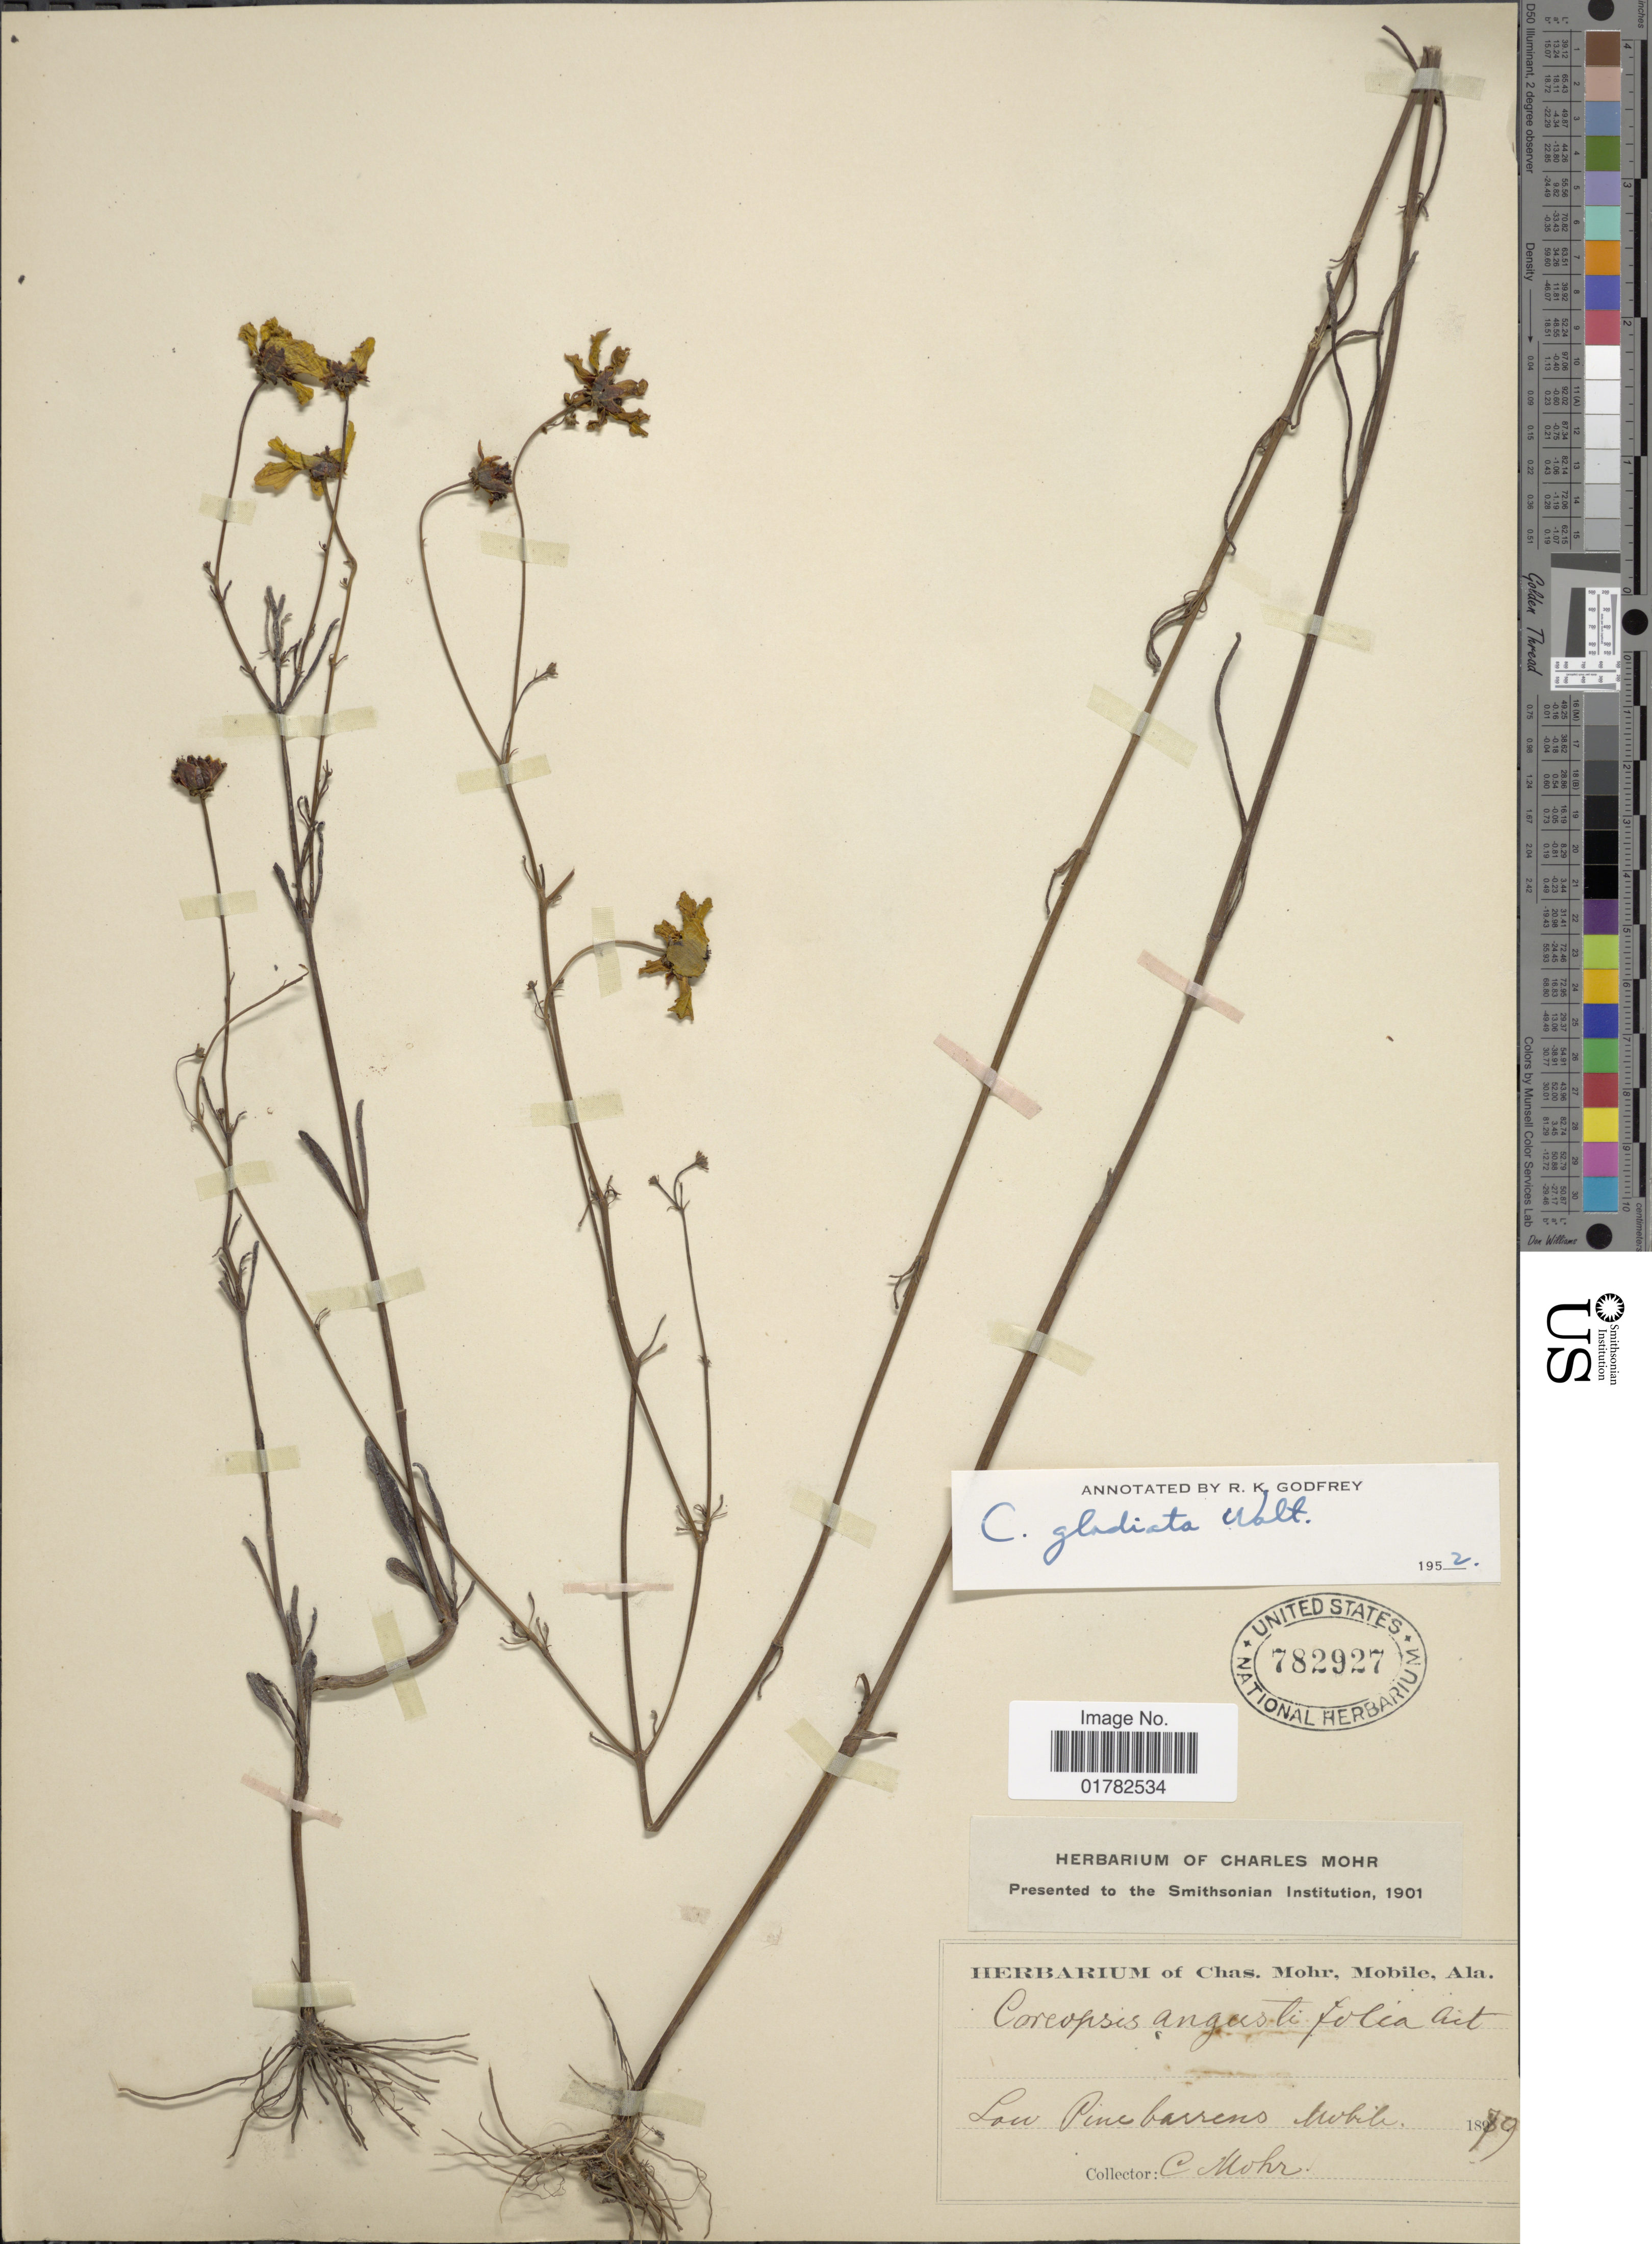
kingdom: Plantae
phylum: Tracheophyta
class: Magnoliopsida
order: Asterales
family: Asteraceae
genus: Coreopsis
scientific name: Coreopsis gladiata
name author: Walter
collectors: C. T. Mohr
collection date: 1879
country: United States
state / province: Alabama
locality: Low Pine barrens, Mobil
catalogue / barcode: US 782927